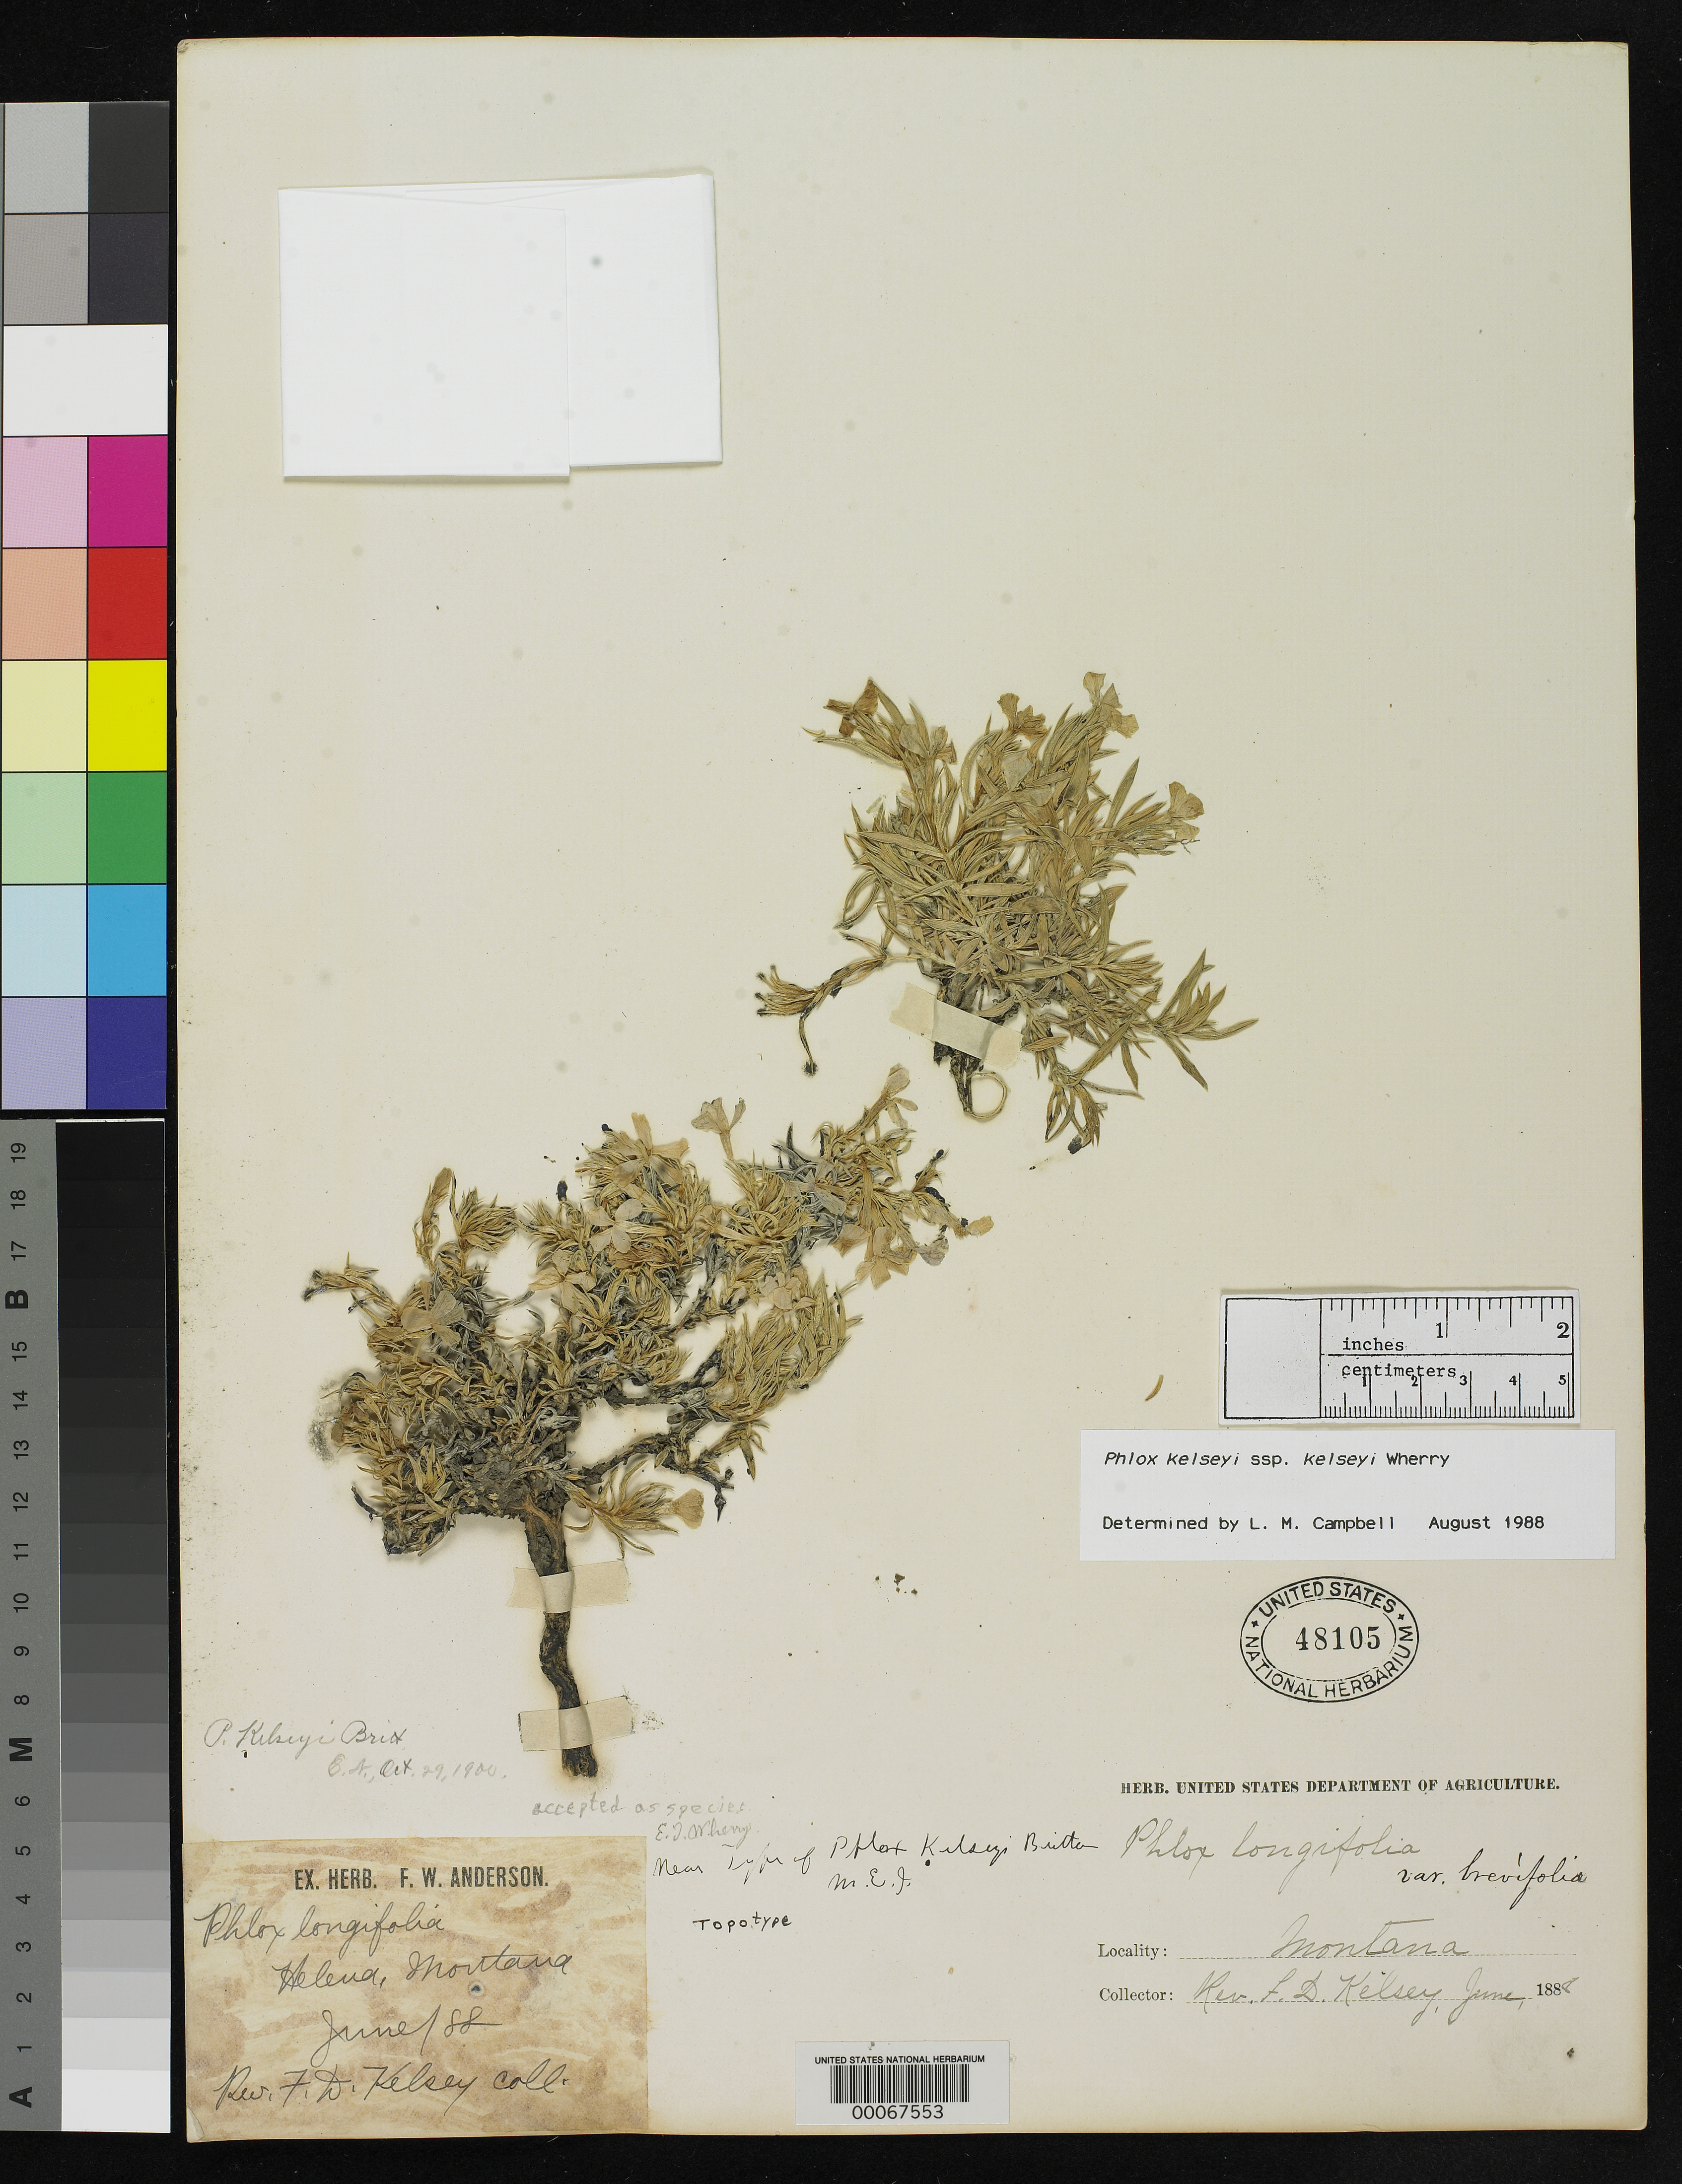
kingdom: Plantae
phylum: Tracheophyta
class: Magnoliopsida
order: Ericales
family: Polemoniaceae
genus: Phlox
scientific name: Phlox kelseyi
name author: Britton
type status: Isosyntype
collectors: F. Kelsey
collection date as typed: Jun 1888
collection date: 1888-06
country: United States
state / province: Montana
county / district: Lewis and Clark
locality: Helena.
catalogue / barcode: US 48105